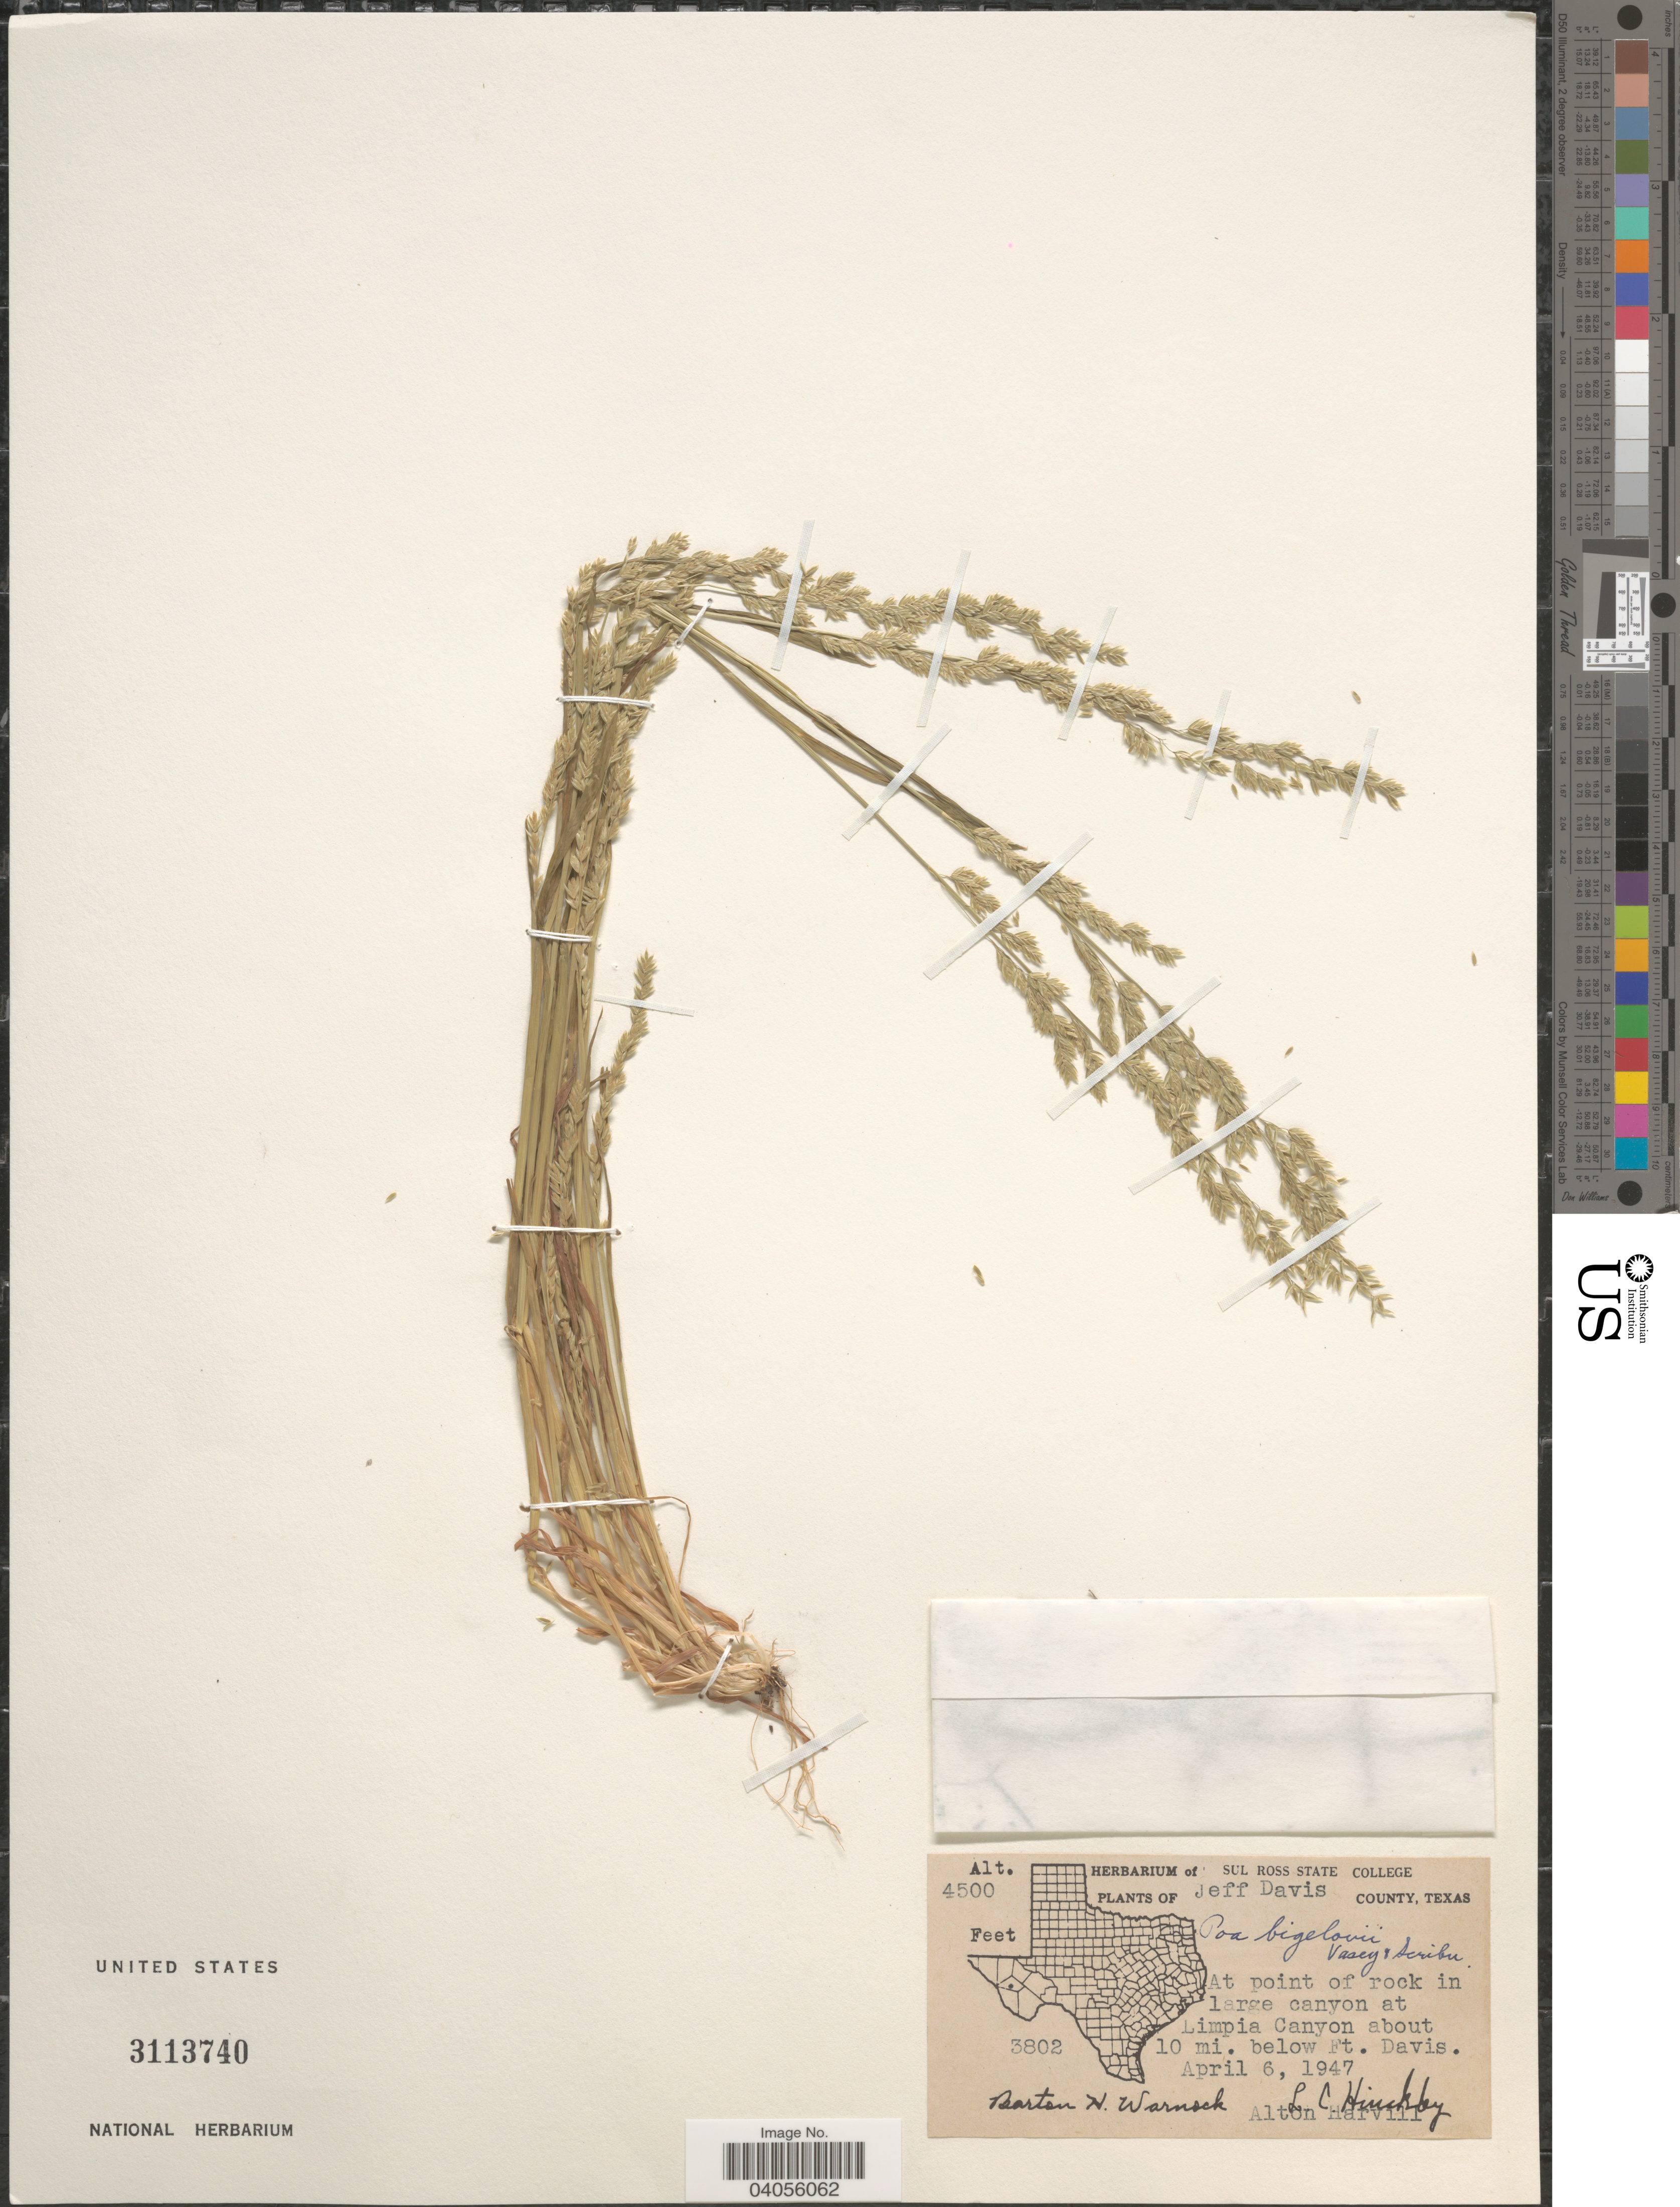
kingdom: Plantae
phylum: Tracheophyta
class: Liliopsida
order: Poales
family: Poaceae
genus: Poa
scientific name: Poa bigelovii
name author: Vasey & Scribn.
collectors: B. H. Warnock, L. Hinckley & A. Harvill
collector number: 3802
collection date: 1947-04-06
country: United States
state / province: Texas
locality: Jeff Davis County. At point of rock in large canyon at Limpia Canyon about 10 mi. below Ft. Davis.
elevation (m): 1372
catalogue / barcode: US 3113740